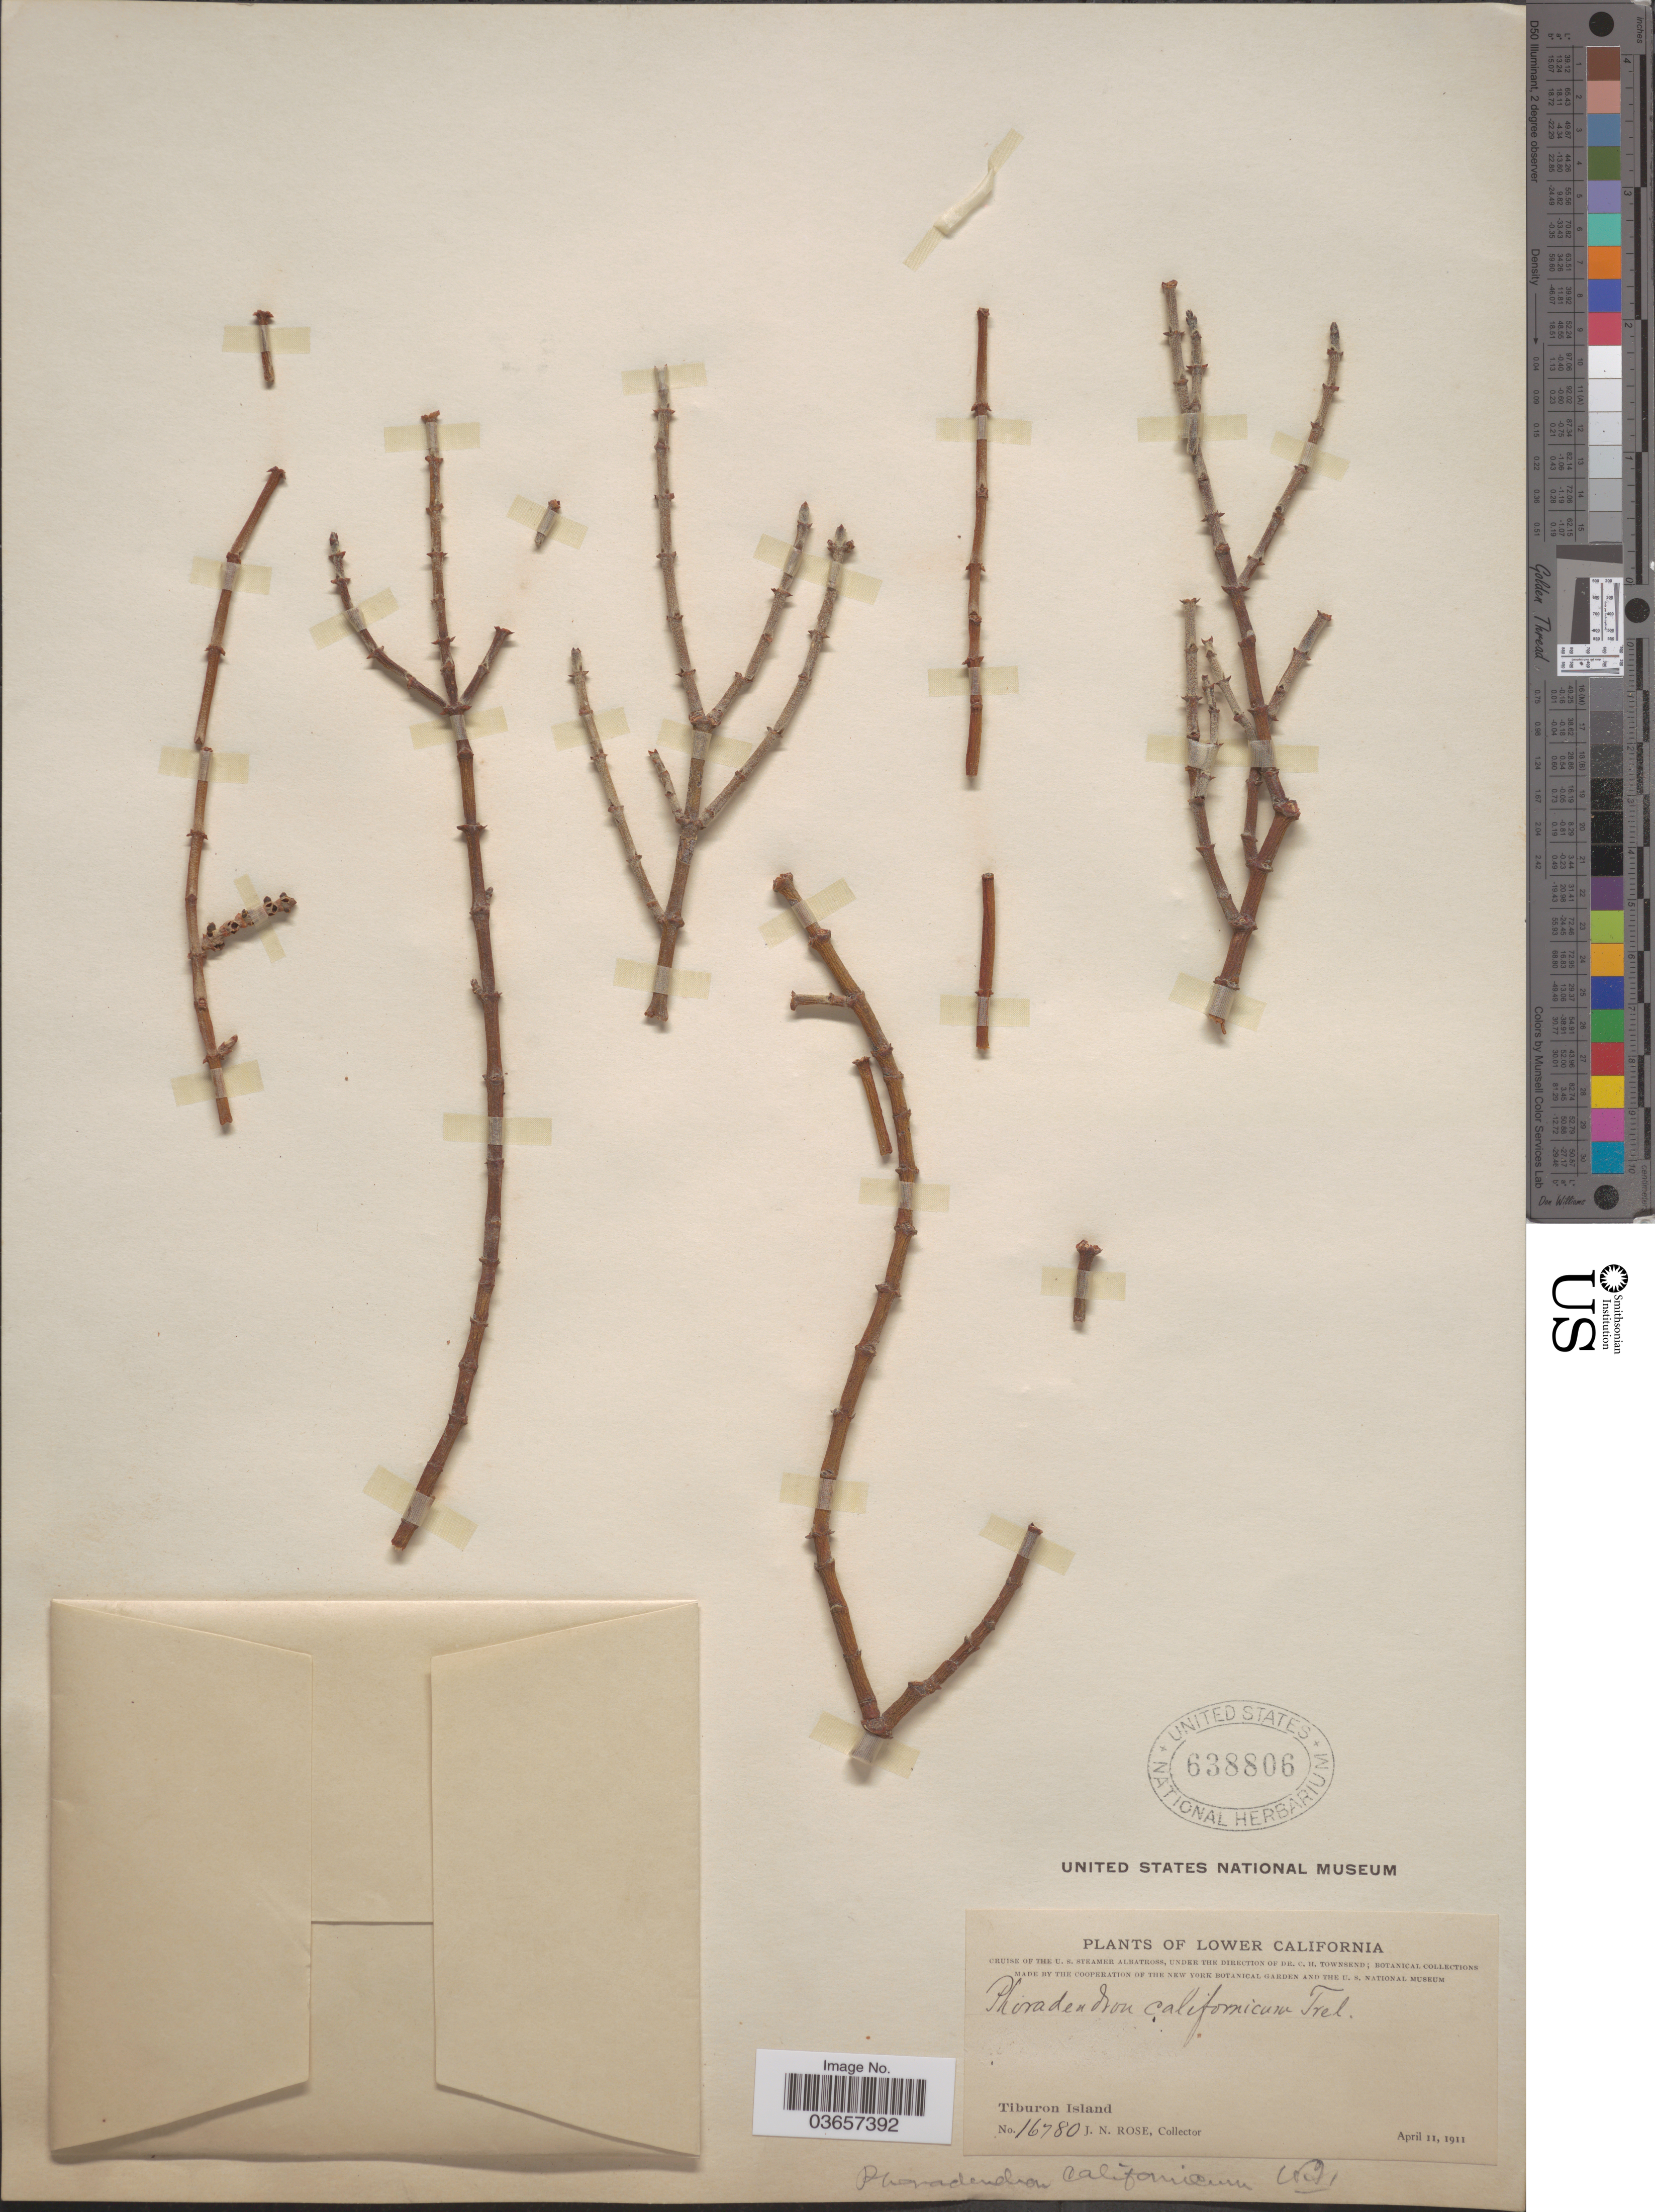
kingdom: Plantae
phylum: Tracheophyta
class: Magnoliopsida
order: Santalales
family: Viscaceae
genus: Phoradendron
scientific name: Phoradendron californicum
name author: Nutt.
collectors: J. N. Rose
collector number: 16780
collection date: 1911-04-11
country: Mexico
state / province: Sonora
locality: Lower California. Tiburon Island.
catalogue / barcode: US 638806